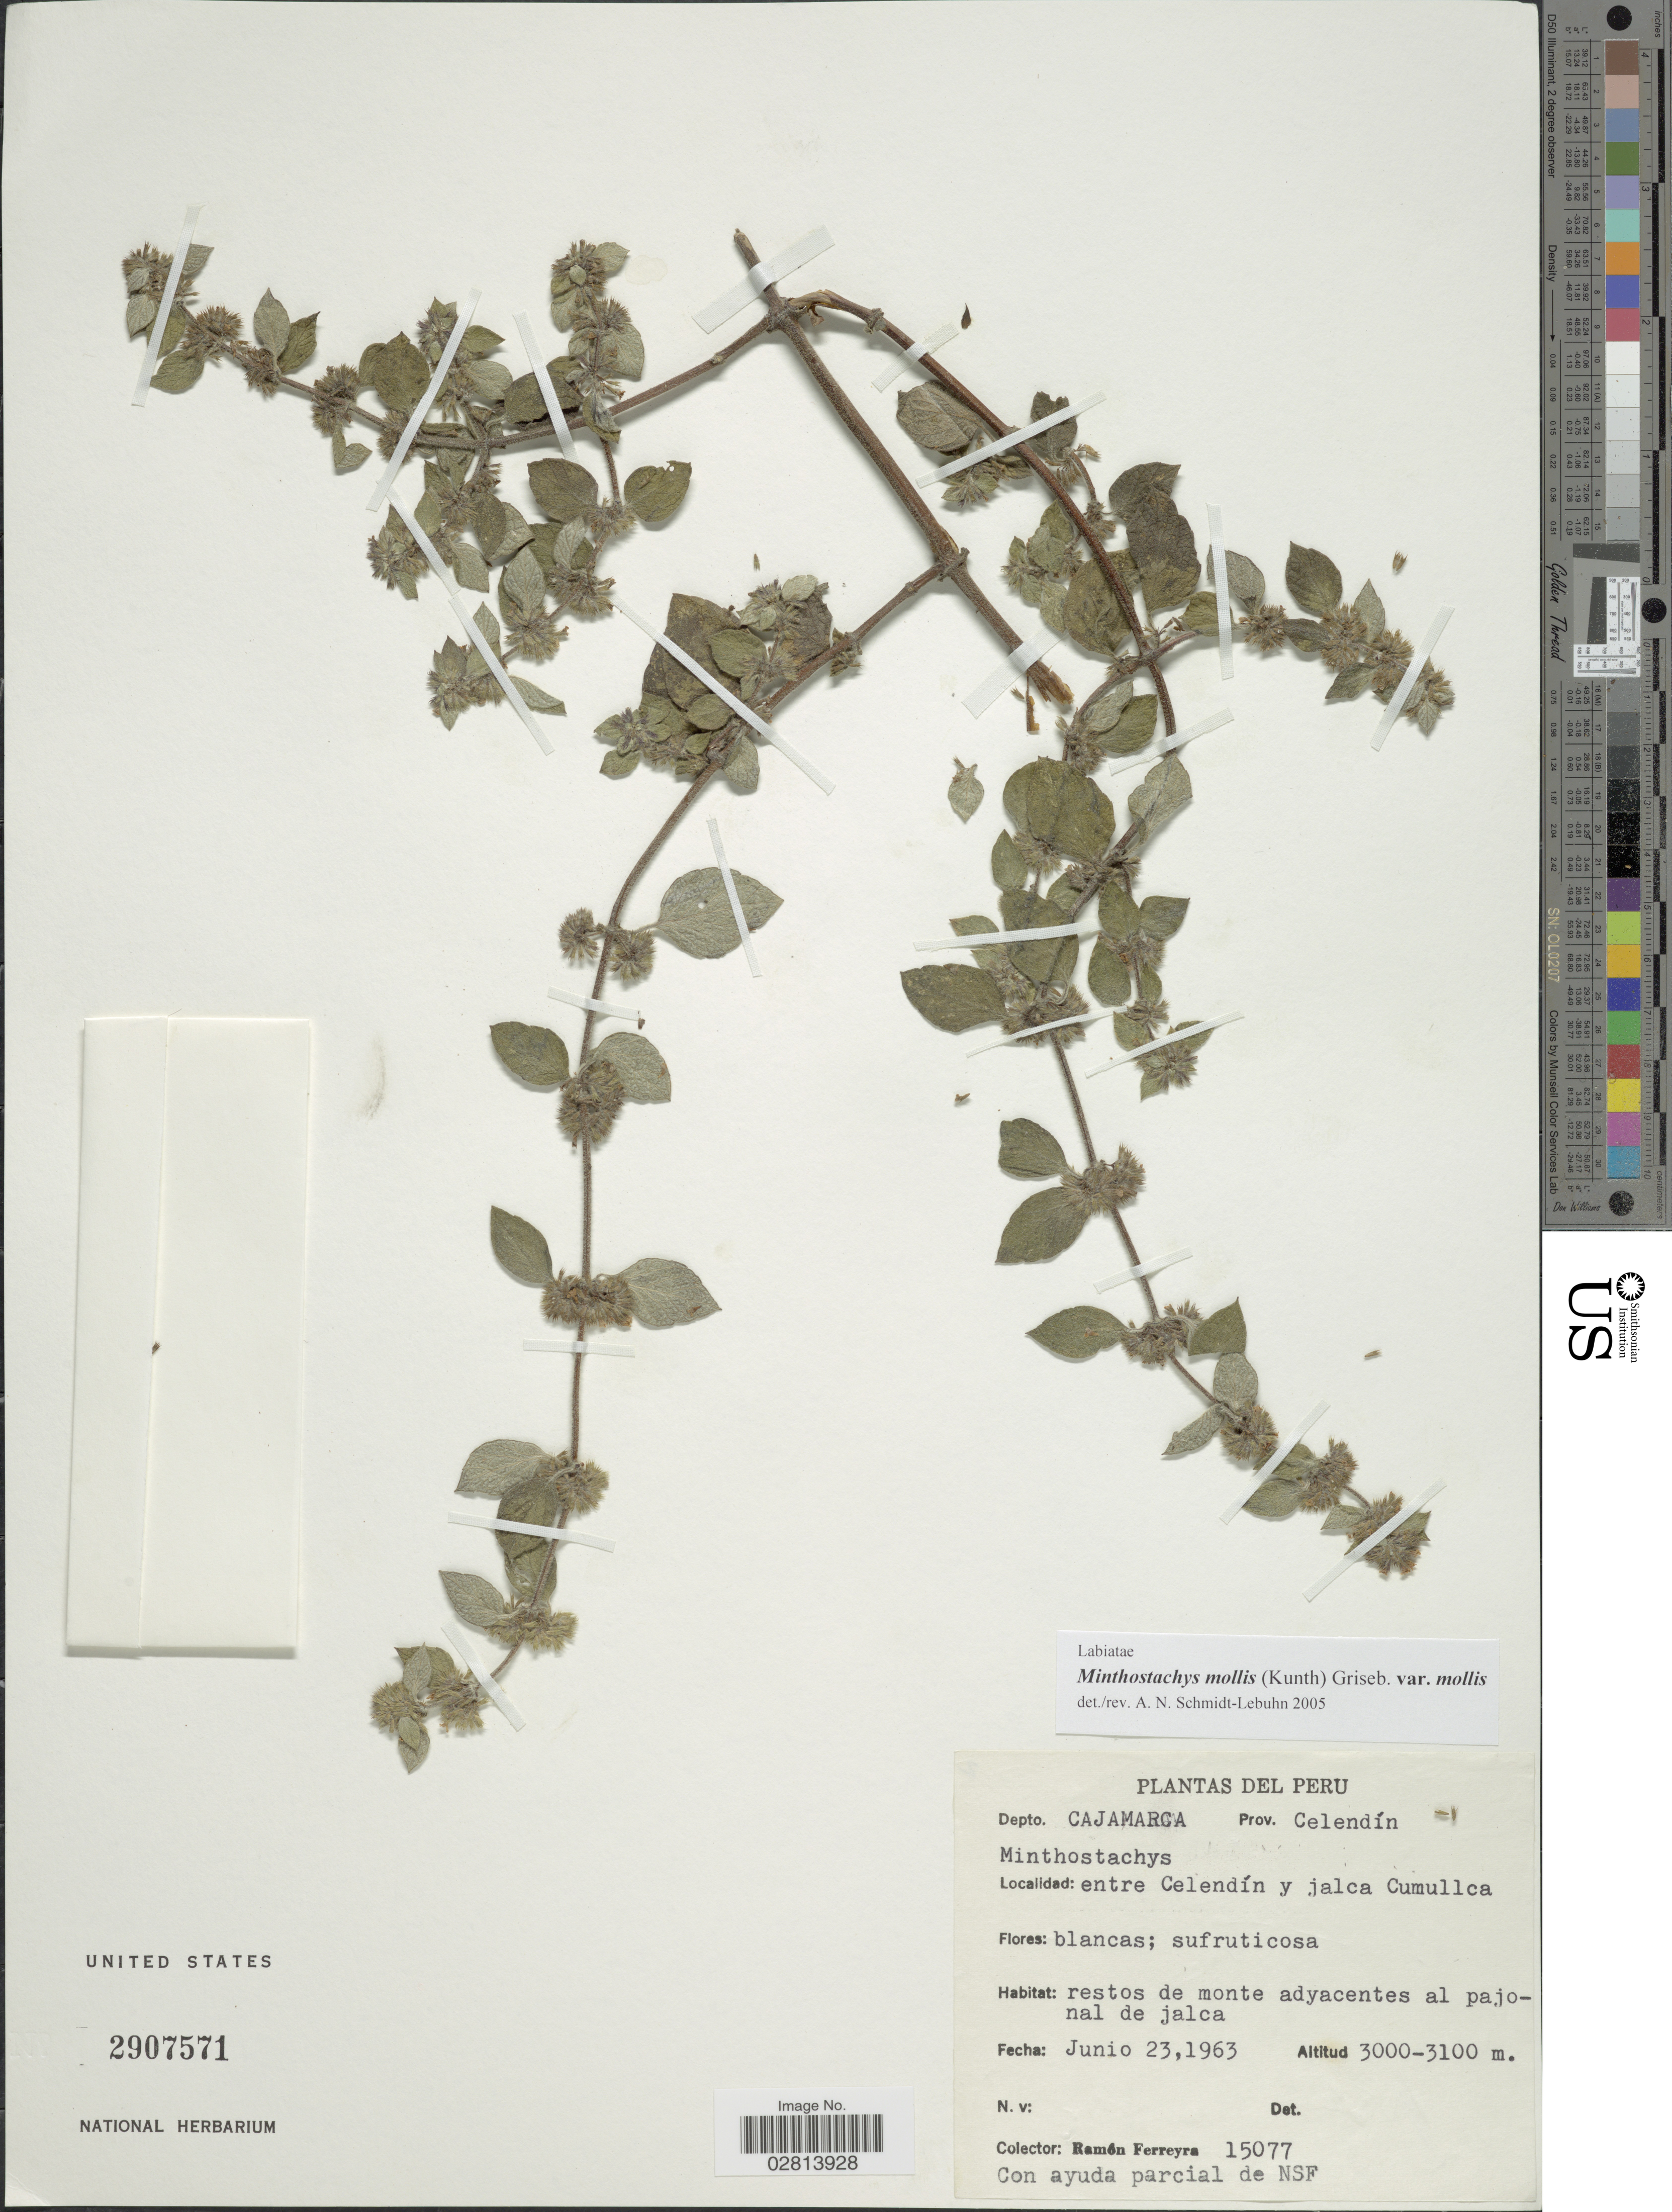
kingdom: Plantae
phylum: Tracheophyta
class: Magnoliopsida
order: Lamiales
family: Lamiaceae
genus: Minthostachys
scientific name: Minthostachys mollis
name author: (Kunth) Griseb.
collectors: R. A. Ferreyra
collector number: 15077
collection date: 1963-06-23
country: Peru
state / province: Cajamarca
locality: Depto. Cajamarca, Prov. Celendín, entre Celendín y jalca Cumullca.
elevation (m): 3000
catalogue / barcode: US 2907571